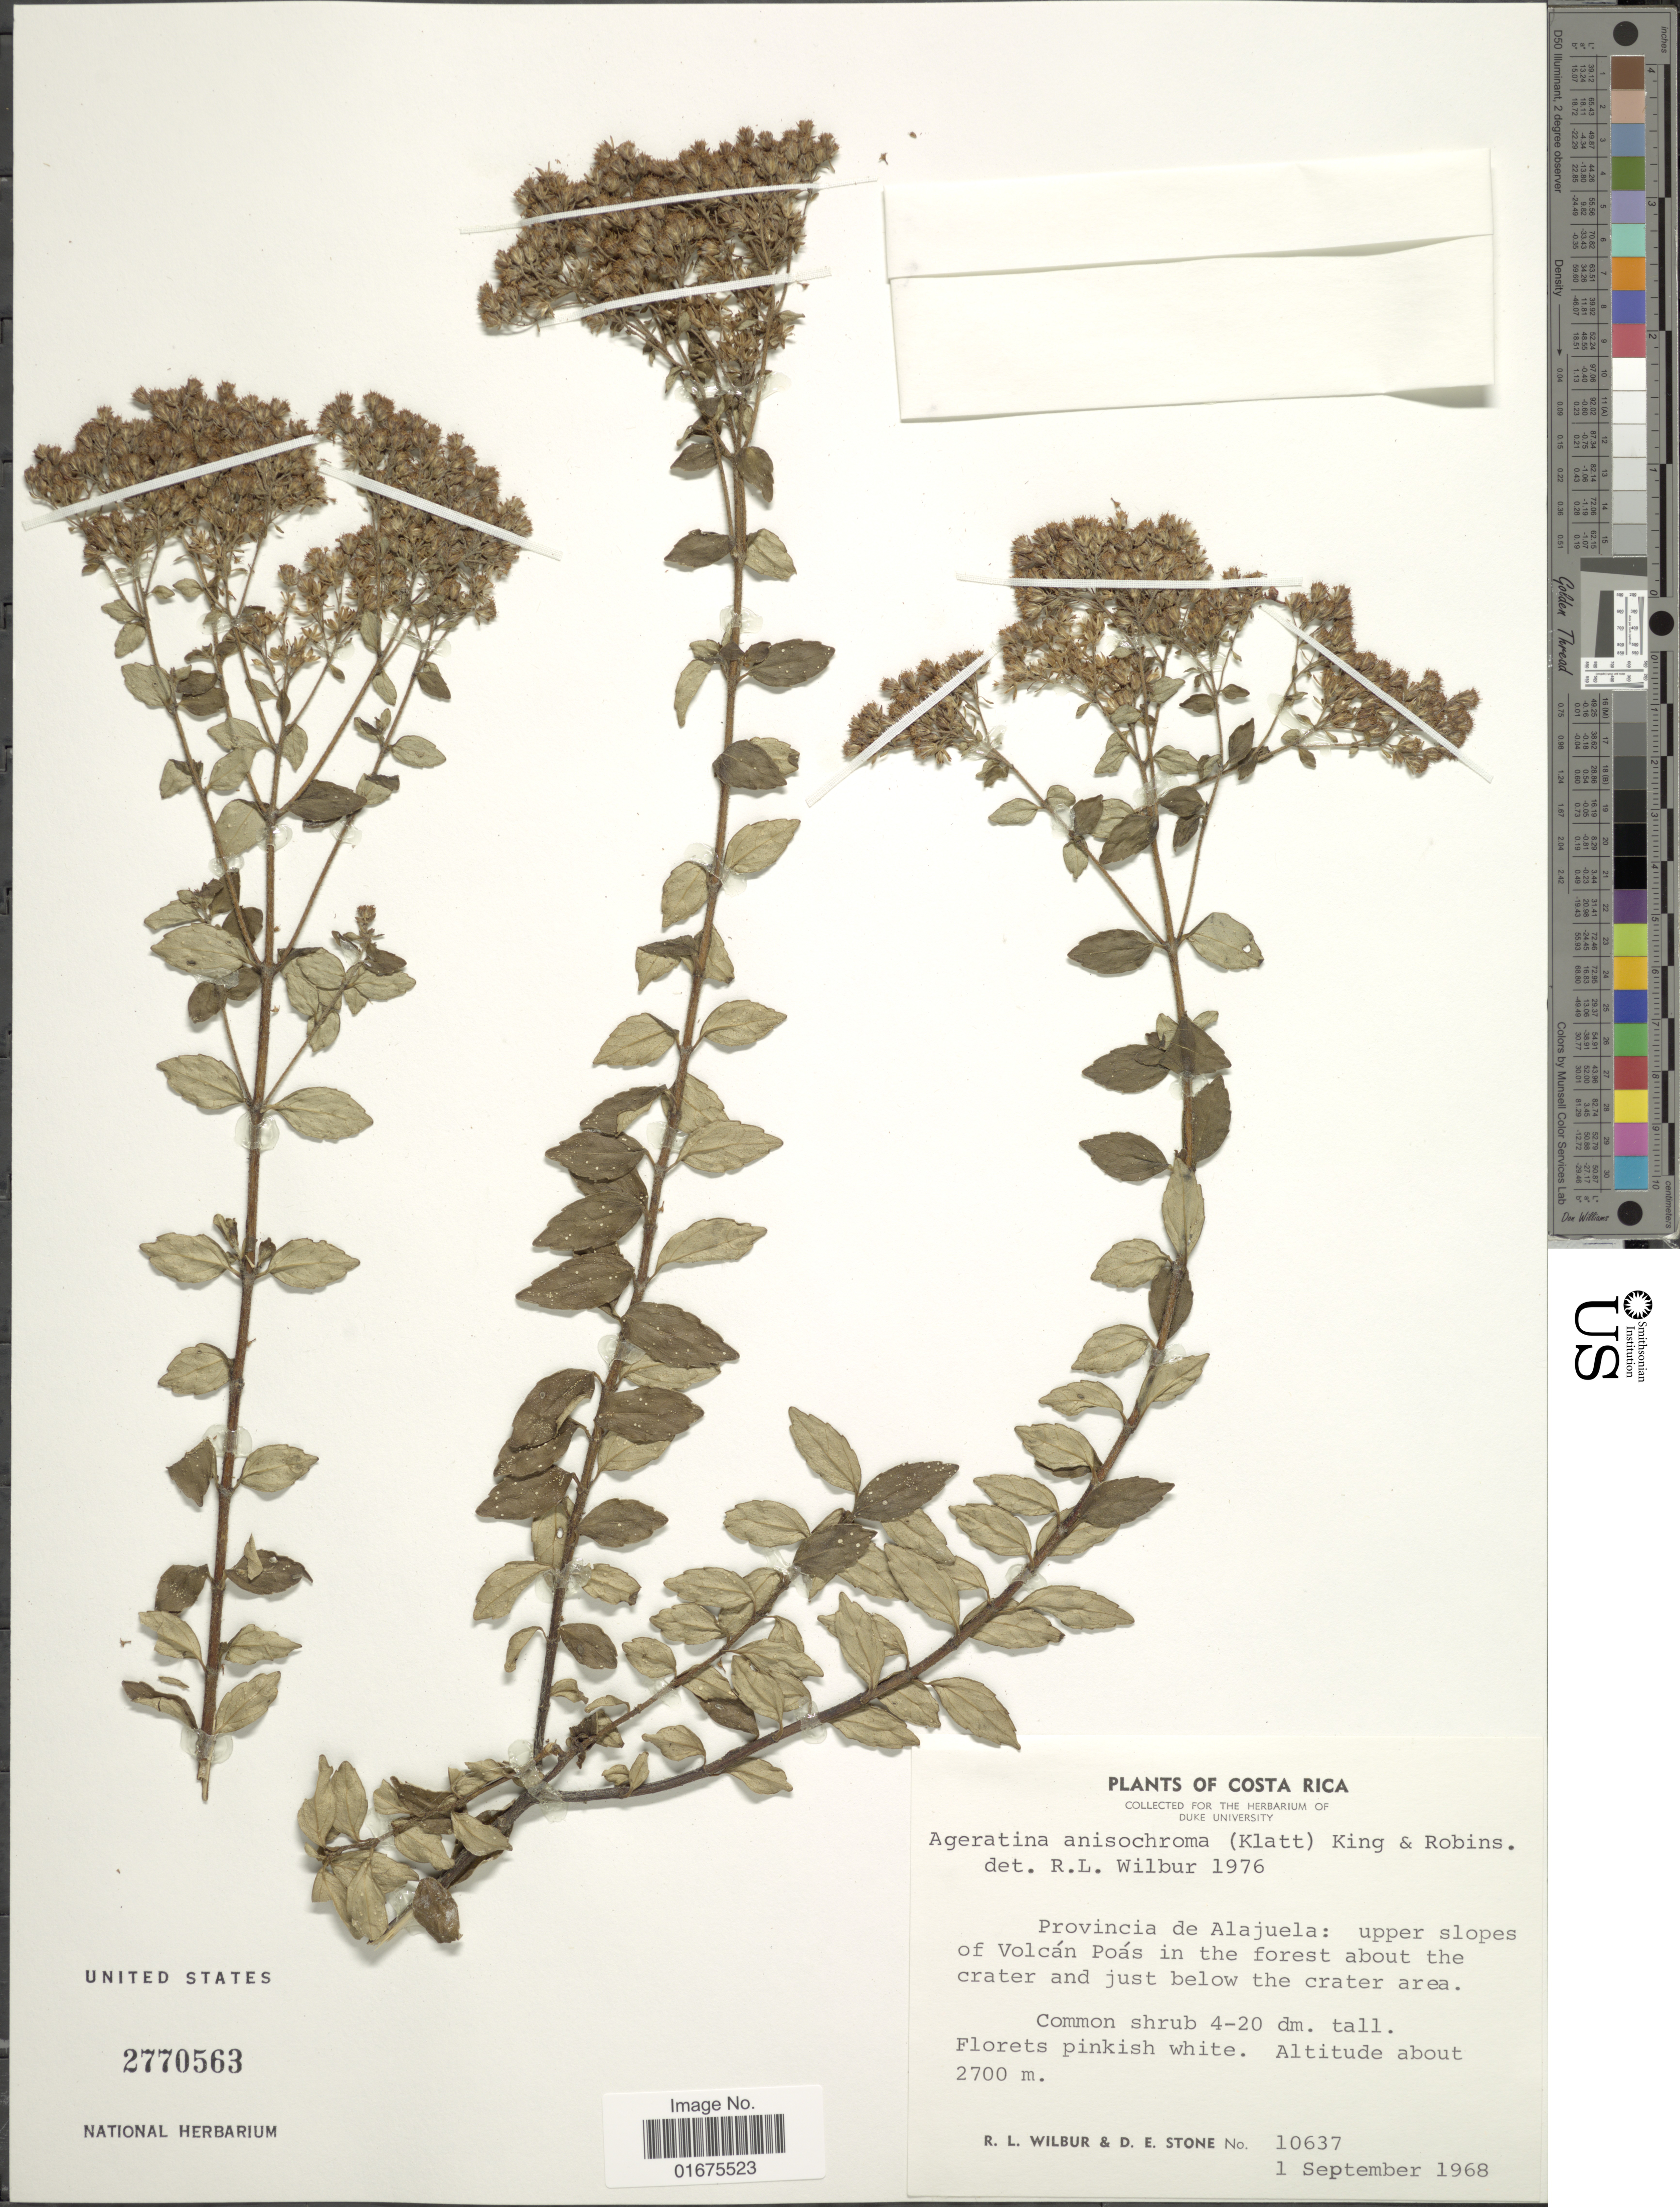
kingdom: Plantae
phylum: Tracheophyta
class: Magnoliopsida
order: Asterales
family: Asteraceae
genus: Ageratina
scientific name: Ageratina anisochroma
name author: (Klatt) R.M. King & H. Rob.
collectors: R. L. Wilbur & D. E. Stone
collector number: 10637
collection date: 1968-09-01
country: Costa Rica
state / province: Alajuela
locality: Upper slopes of Volcan Poas in the forest about the crater and just below the crater area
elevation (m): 2700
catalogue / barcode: US 2770563